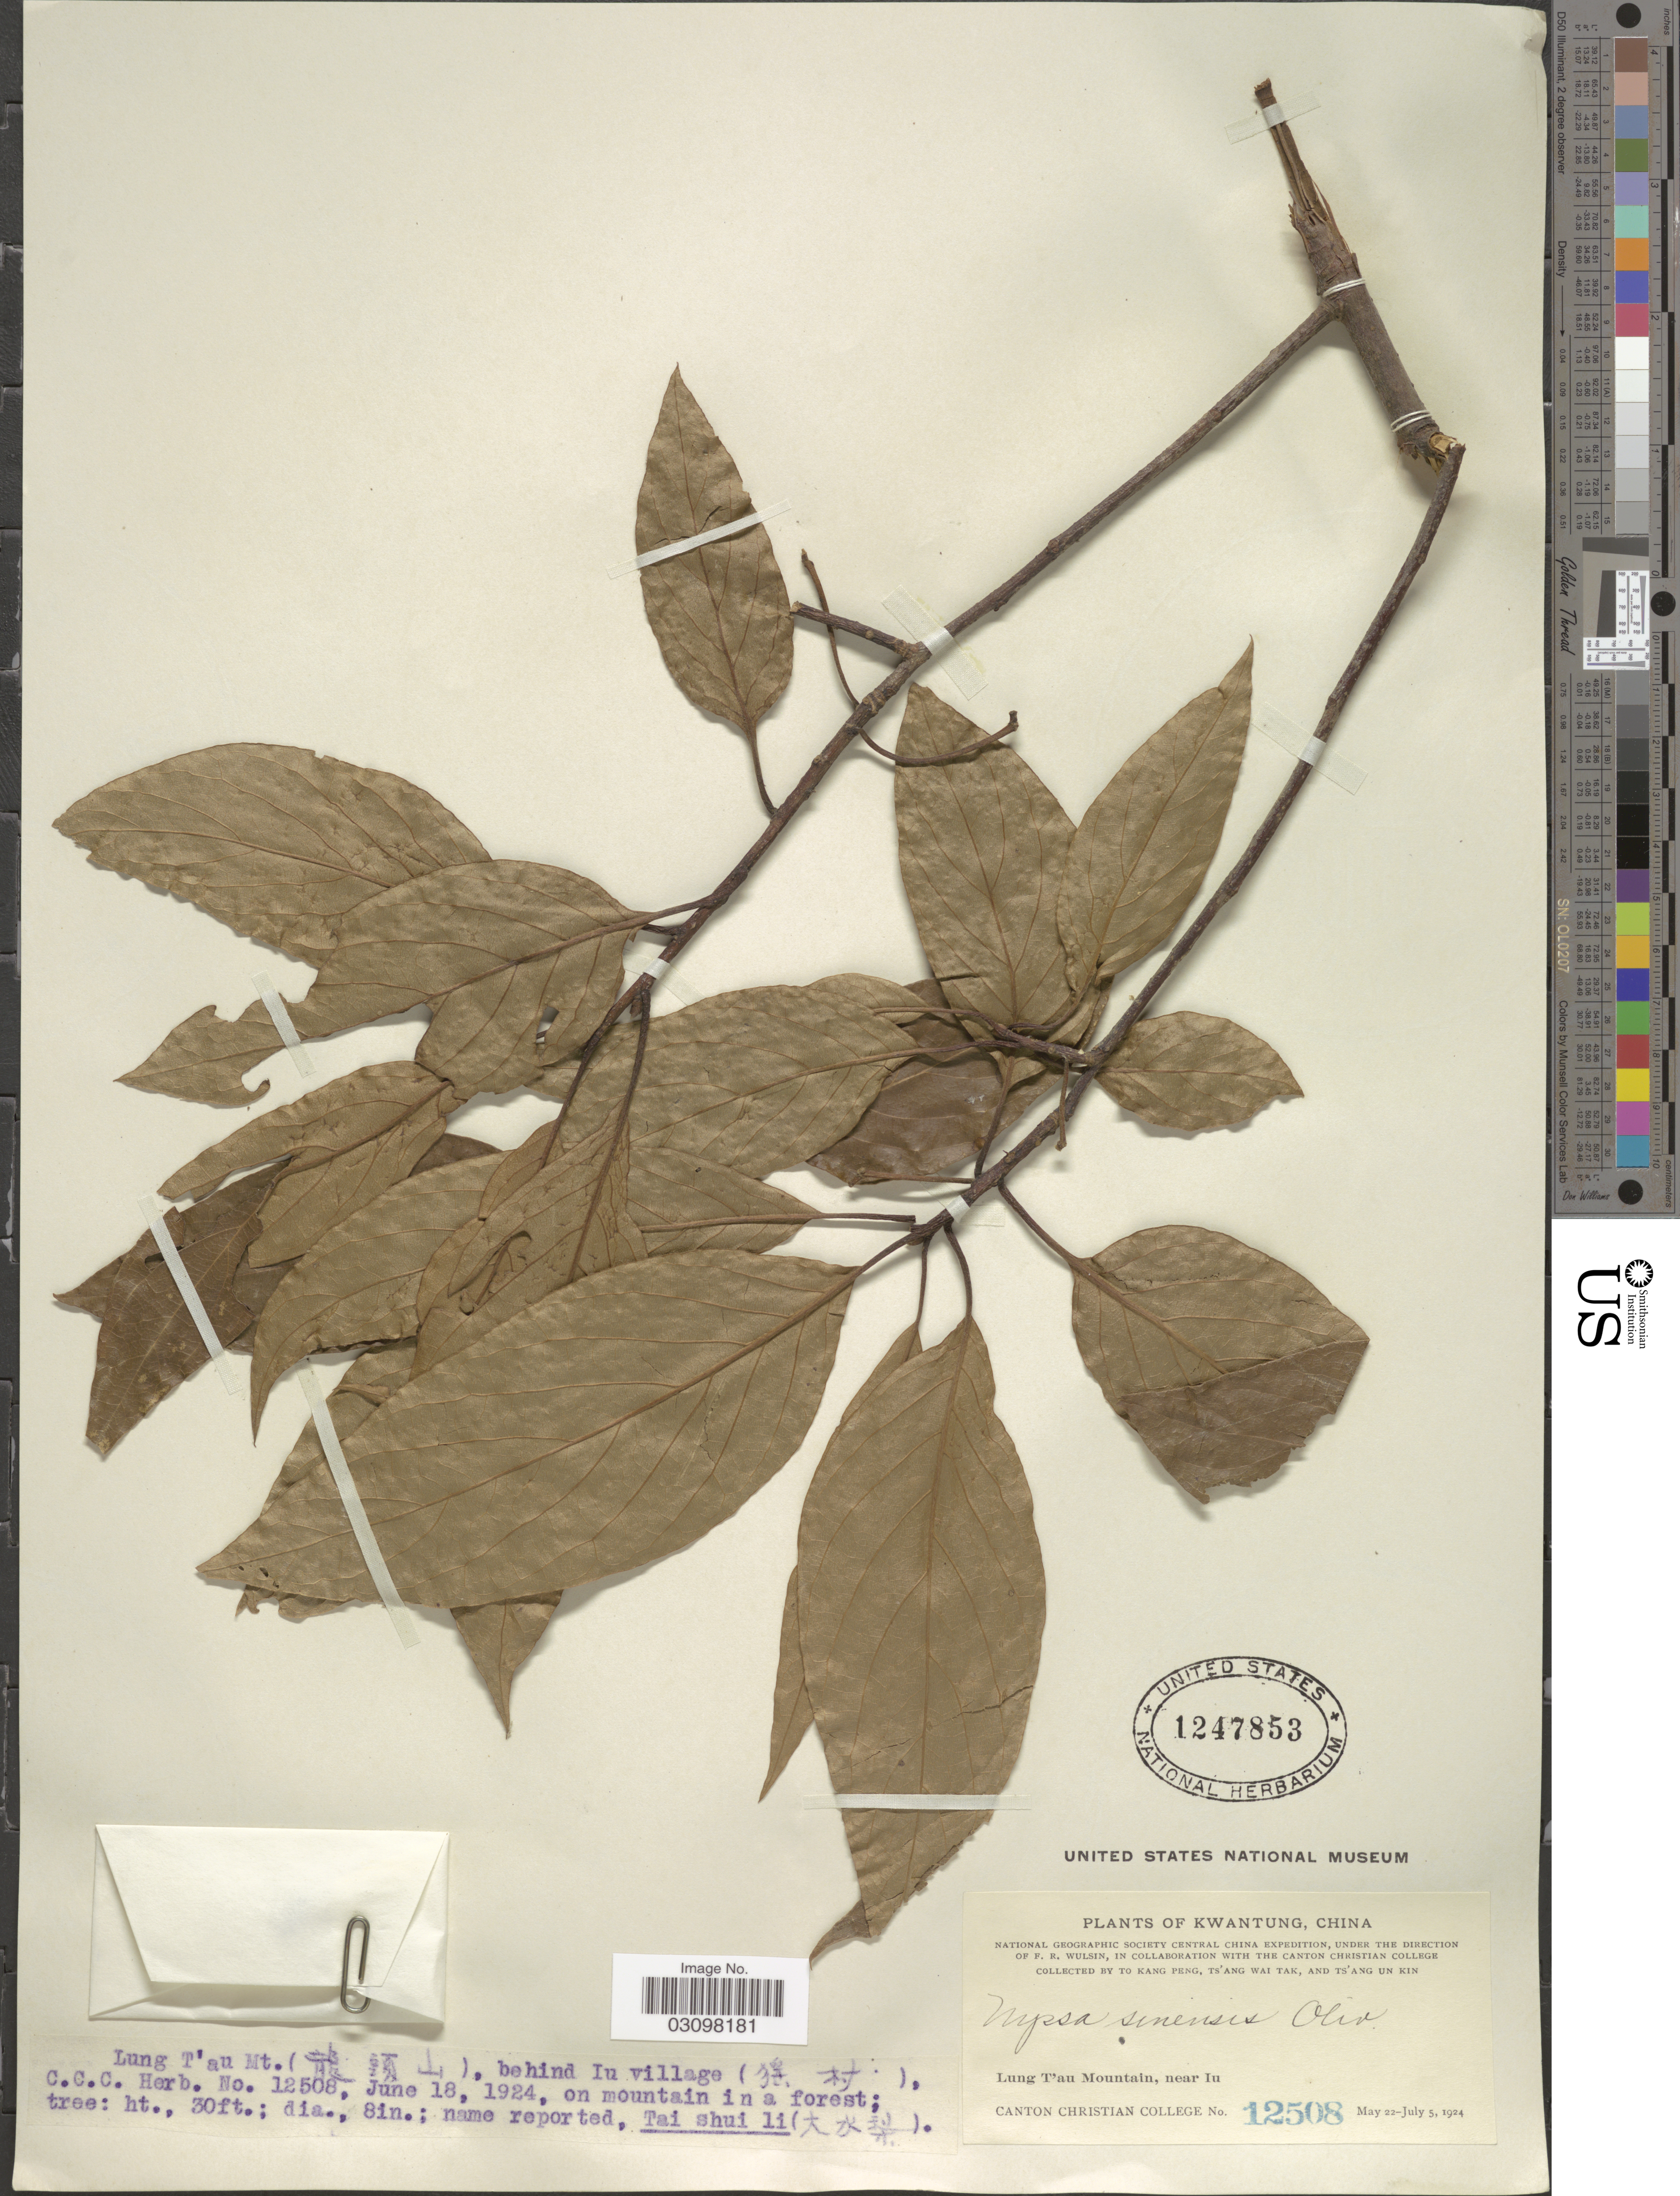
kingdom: Plantae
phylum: Tracheophyta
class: Magnoliopsida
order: Cornales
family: Nyssaceae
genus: Nyssa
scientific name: Nyssa sinensis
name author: Oliv. in Hook.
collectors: Kang Peng To, W. T. Tsang & Ts' Ang Un Kin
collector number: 12508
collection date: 1924-06-18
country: China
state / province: Guangdong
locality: Kwangtung. Lung T'au Mountain, near Iu, behind Iu village.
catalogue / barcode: US 1247853